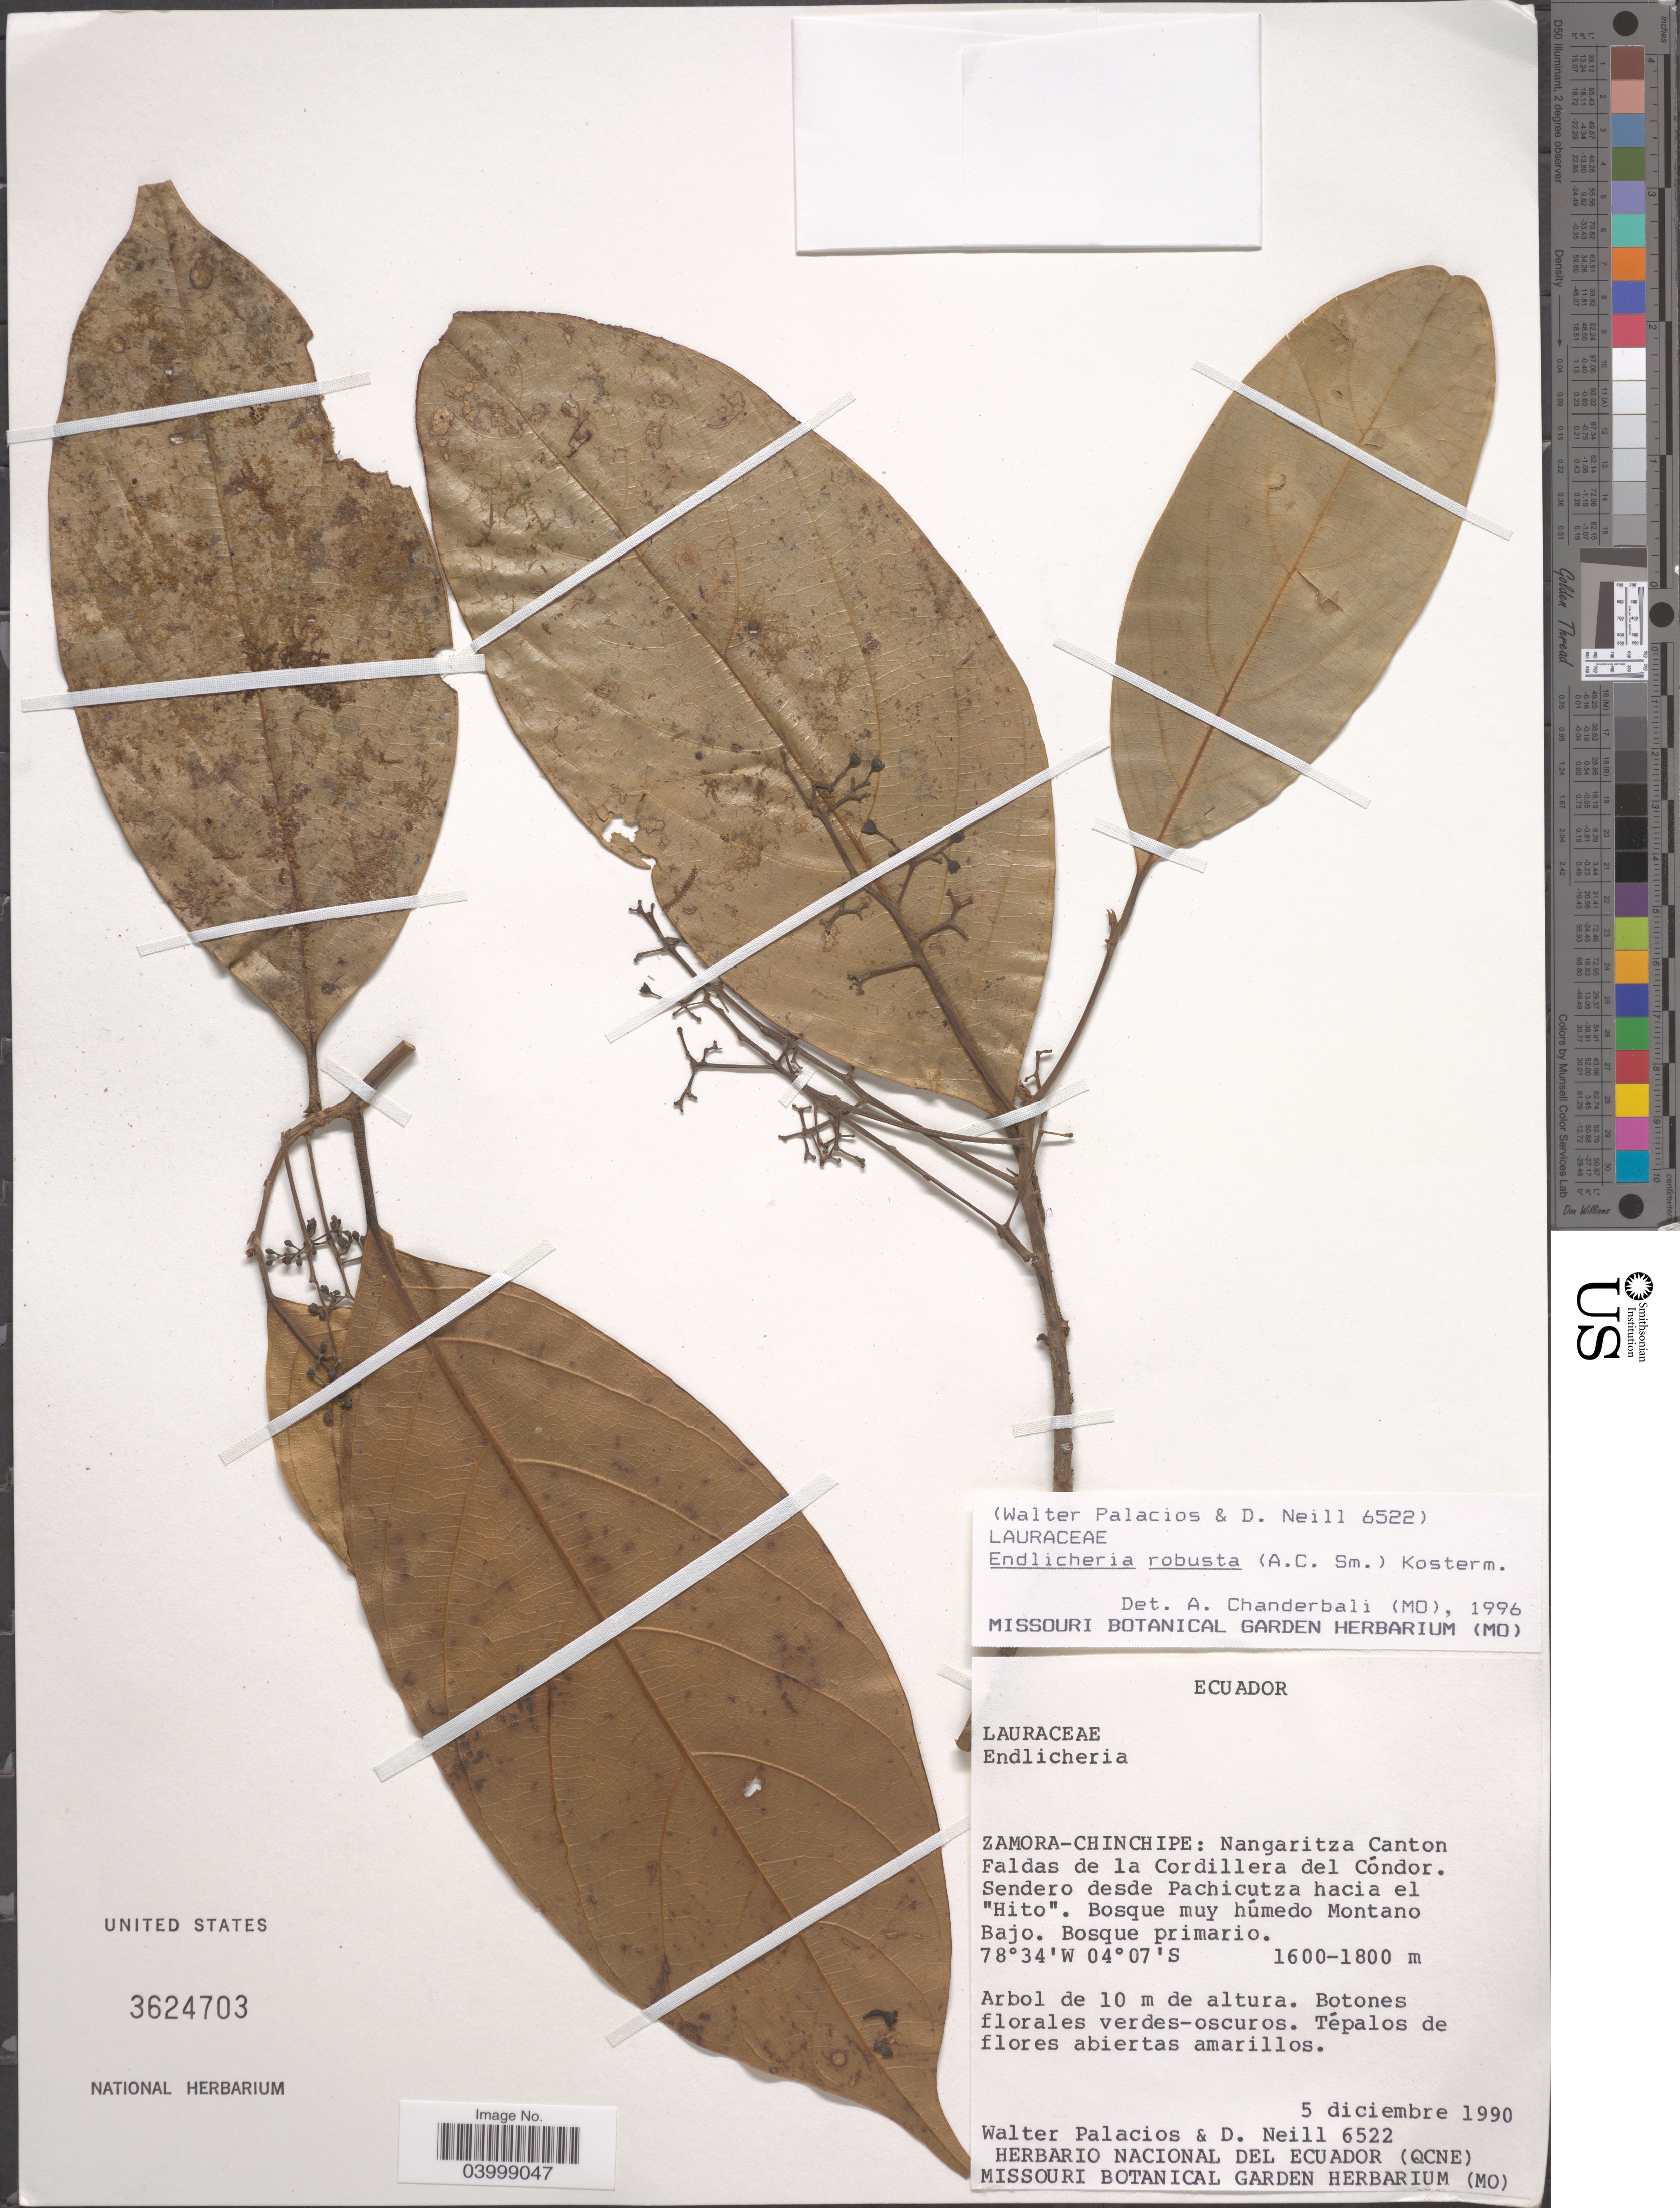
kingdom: Plantae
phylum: Tracheophyta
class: Magnoliopsida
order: Laurales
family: Lauraceae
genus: Endlicheria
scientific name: Endlicheria robusta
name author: (A.C. Sm.) Kosterm.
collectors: W. Palacios & D. Neill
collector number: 6522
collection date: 1990-12-05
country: Ecuador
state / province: Zamora-Chinchipe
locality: Nangaritza Canton. Faldas de la Cordillera del Cóndor. Sendero desde Pachicutza hacia el "Hito". Bosque muy húmedo Montano Bajo.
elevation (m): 1600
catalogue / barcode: US 3624703